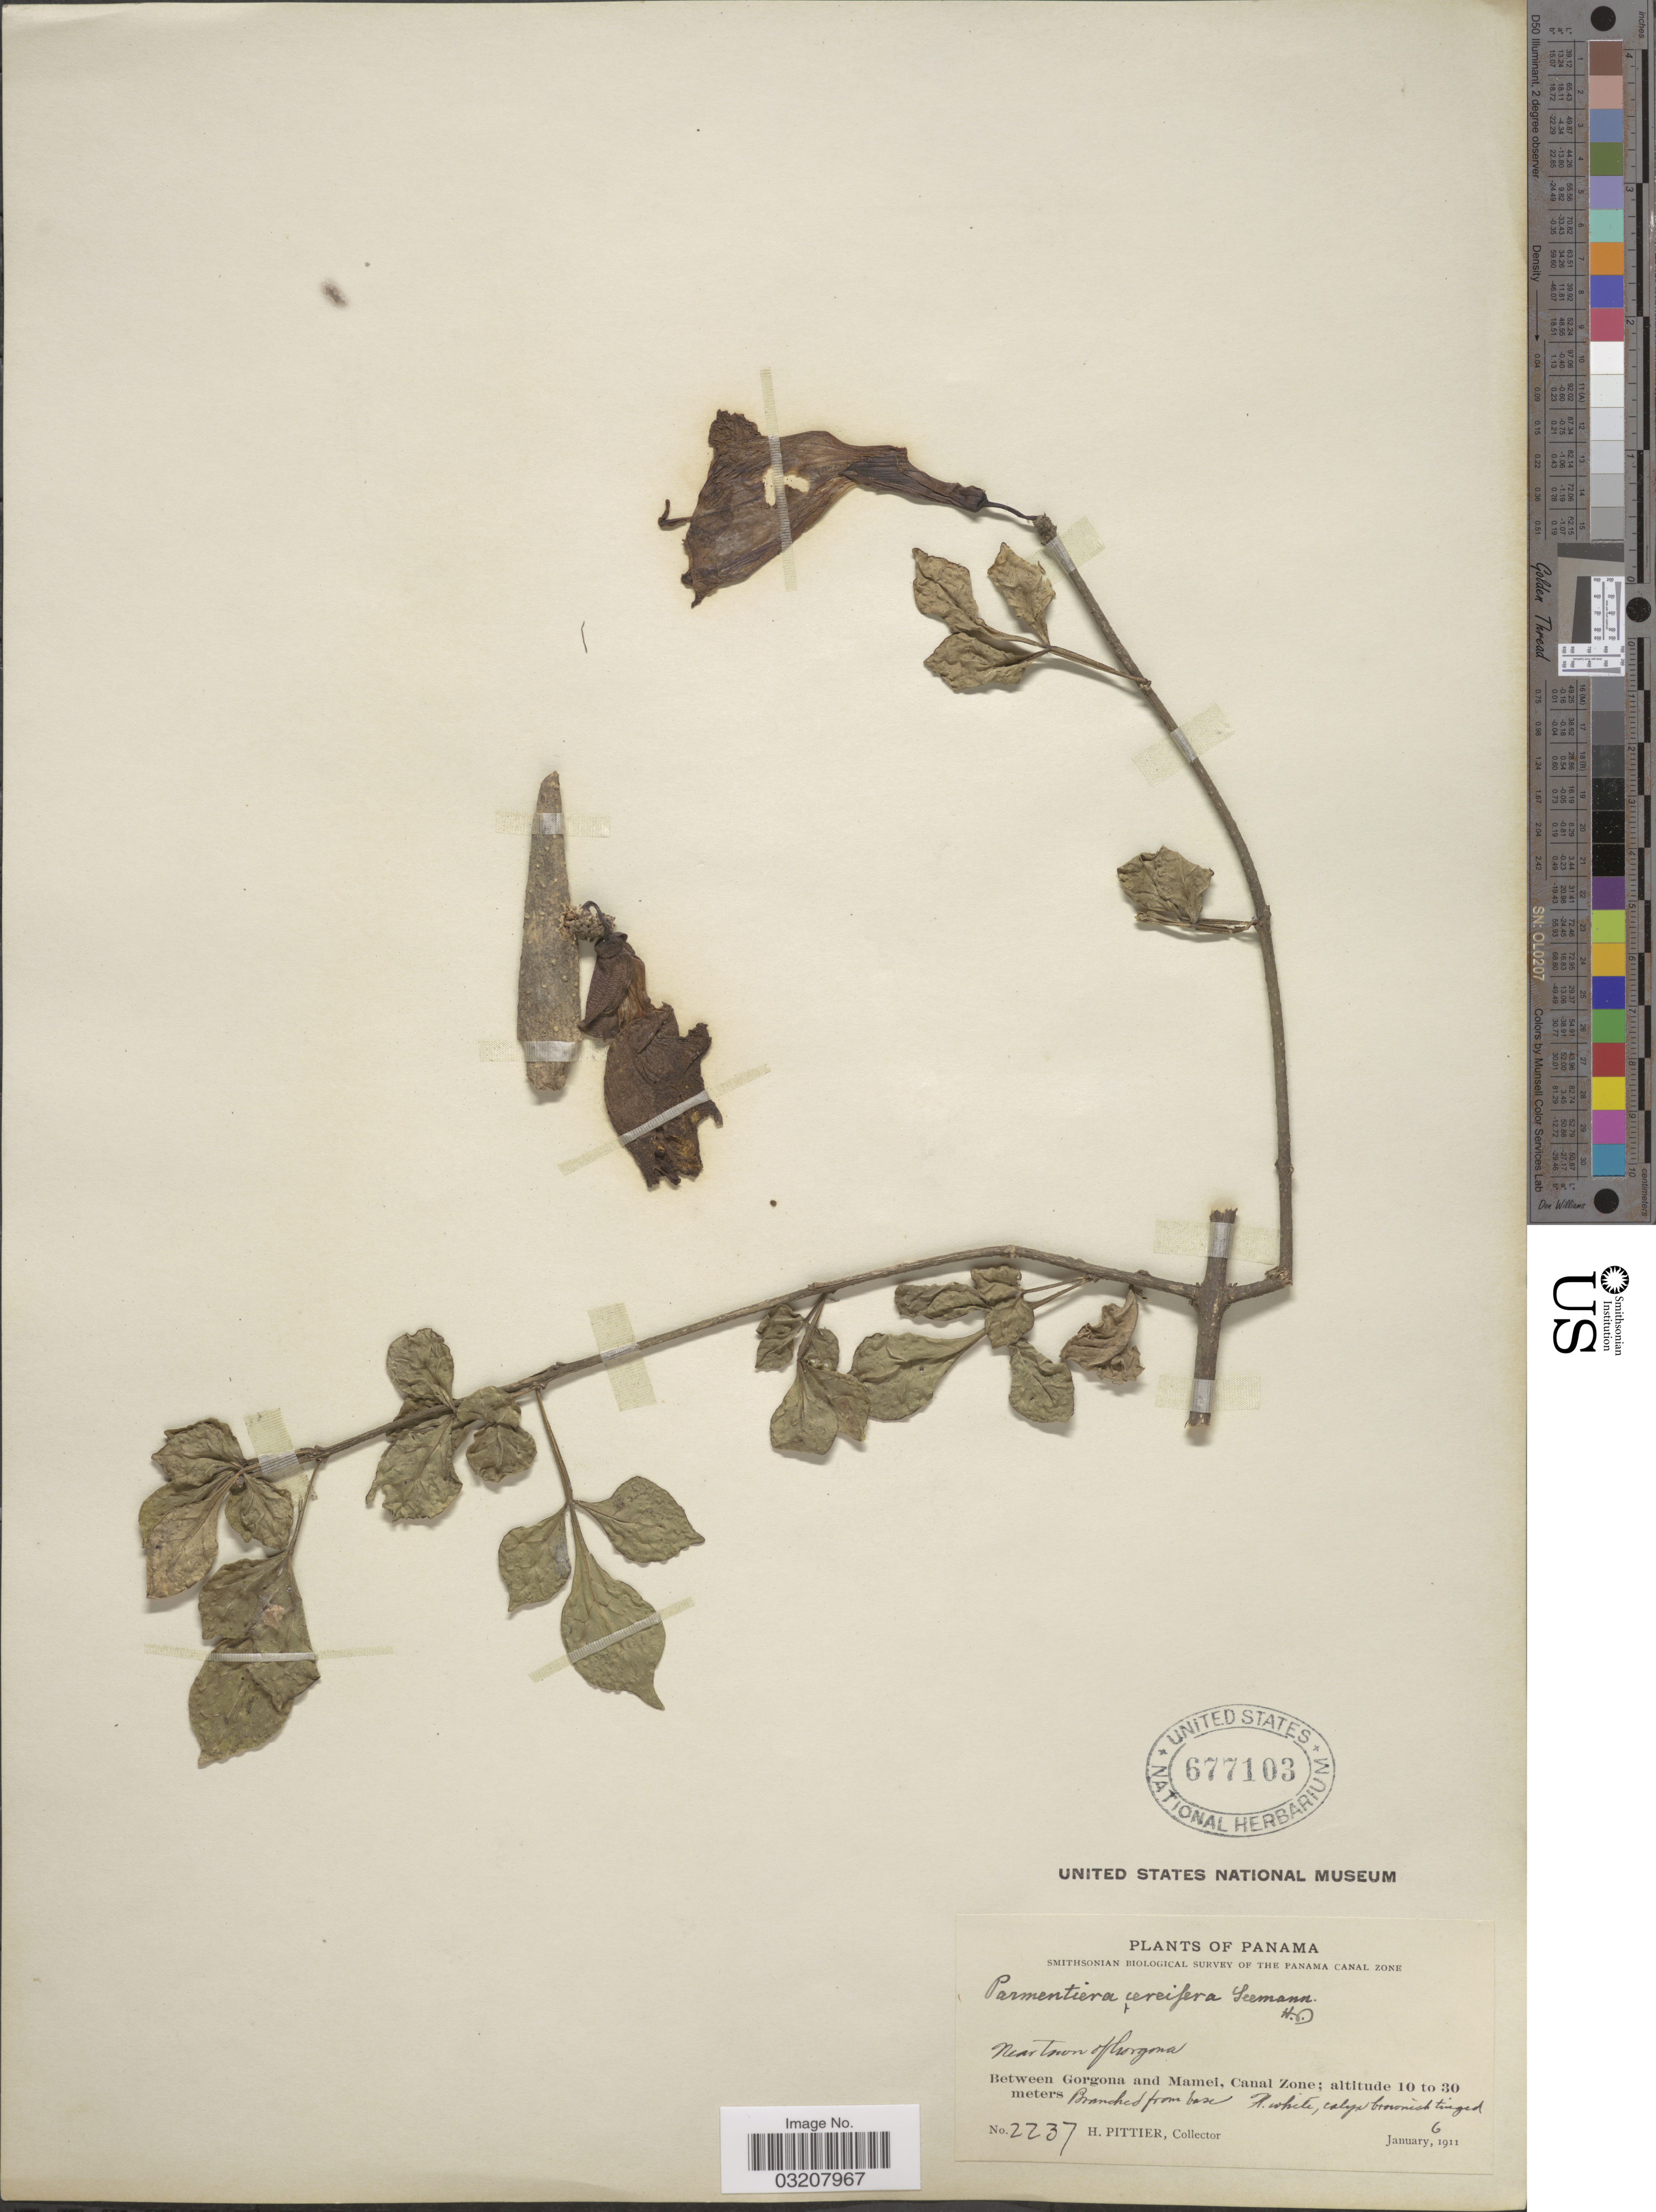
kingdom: Plantae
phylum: Tracheophyta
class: Magnoliopsida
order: Lamiales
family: Bignoniaceae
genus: Parmentiera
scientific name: Parmentiera cereifera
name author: Seem.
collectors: H. F. Pittier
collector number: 2237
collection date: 1911-01-06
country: Panama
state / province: Colón / Panamá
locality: Near town of Gorgona. Between Gorgona and Mamei, Canal Zone.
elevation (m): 10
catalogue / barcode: US 677103